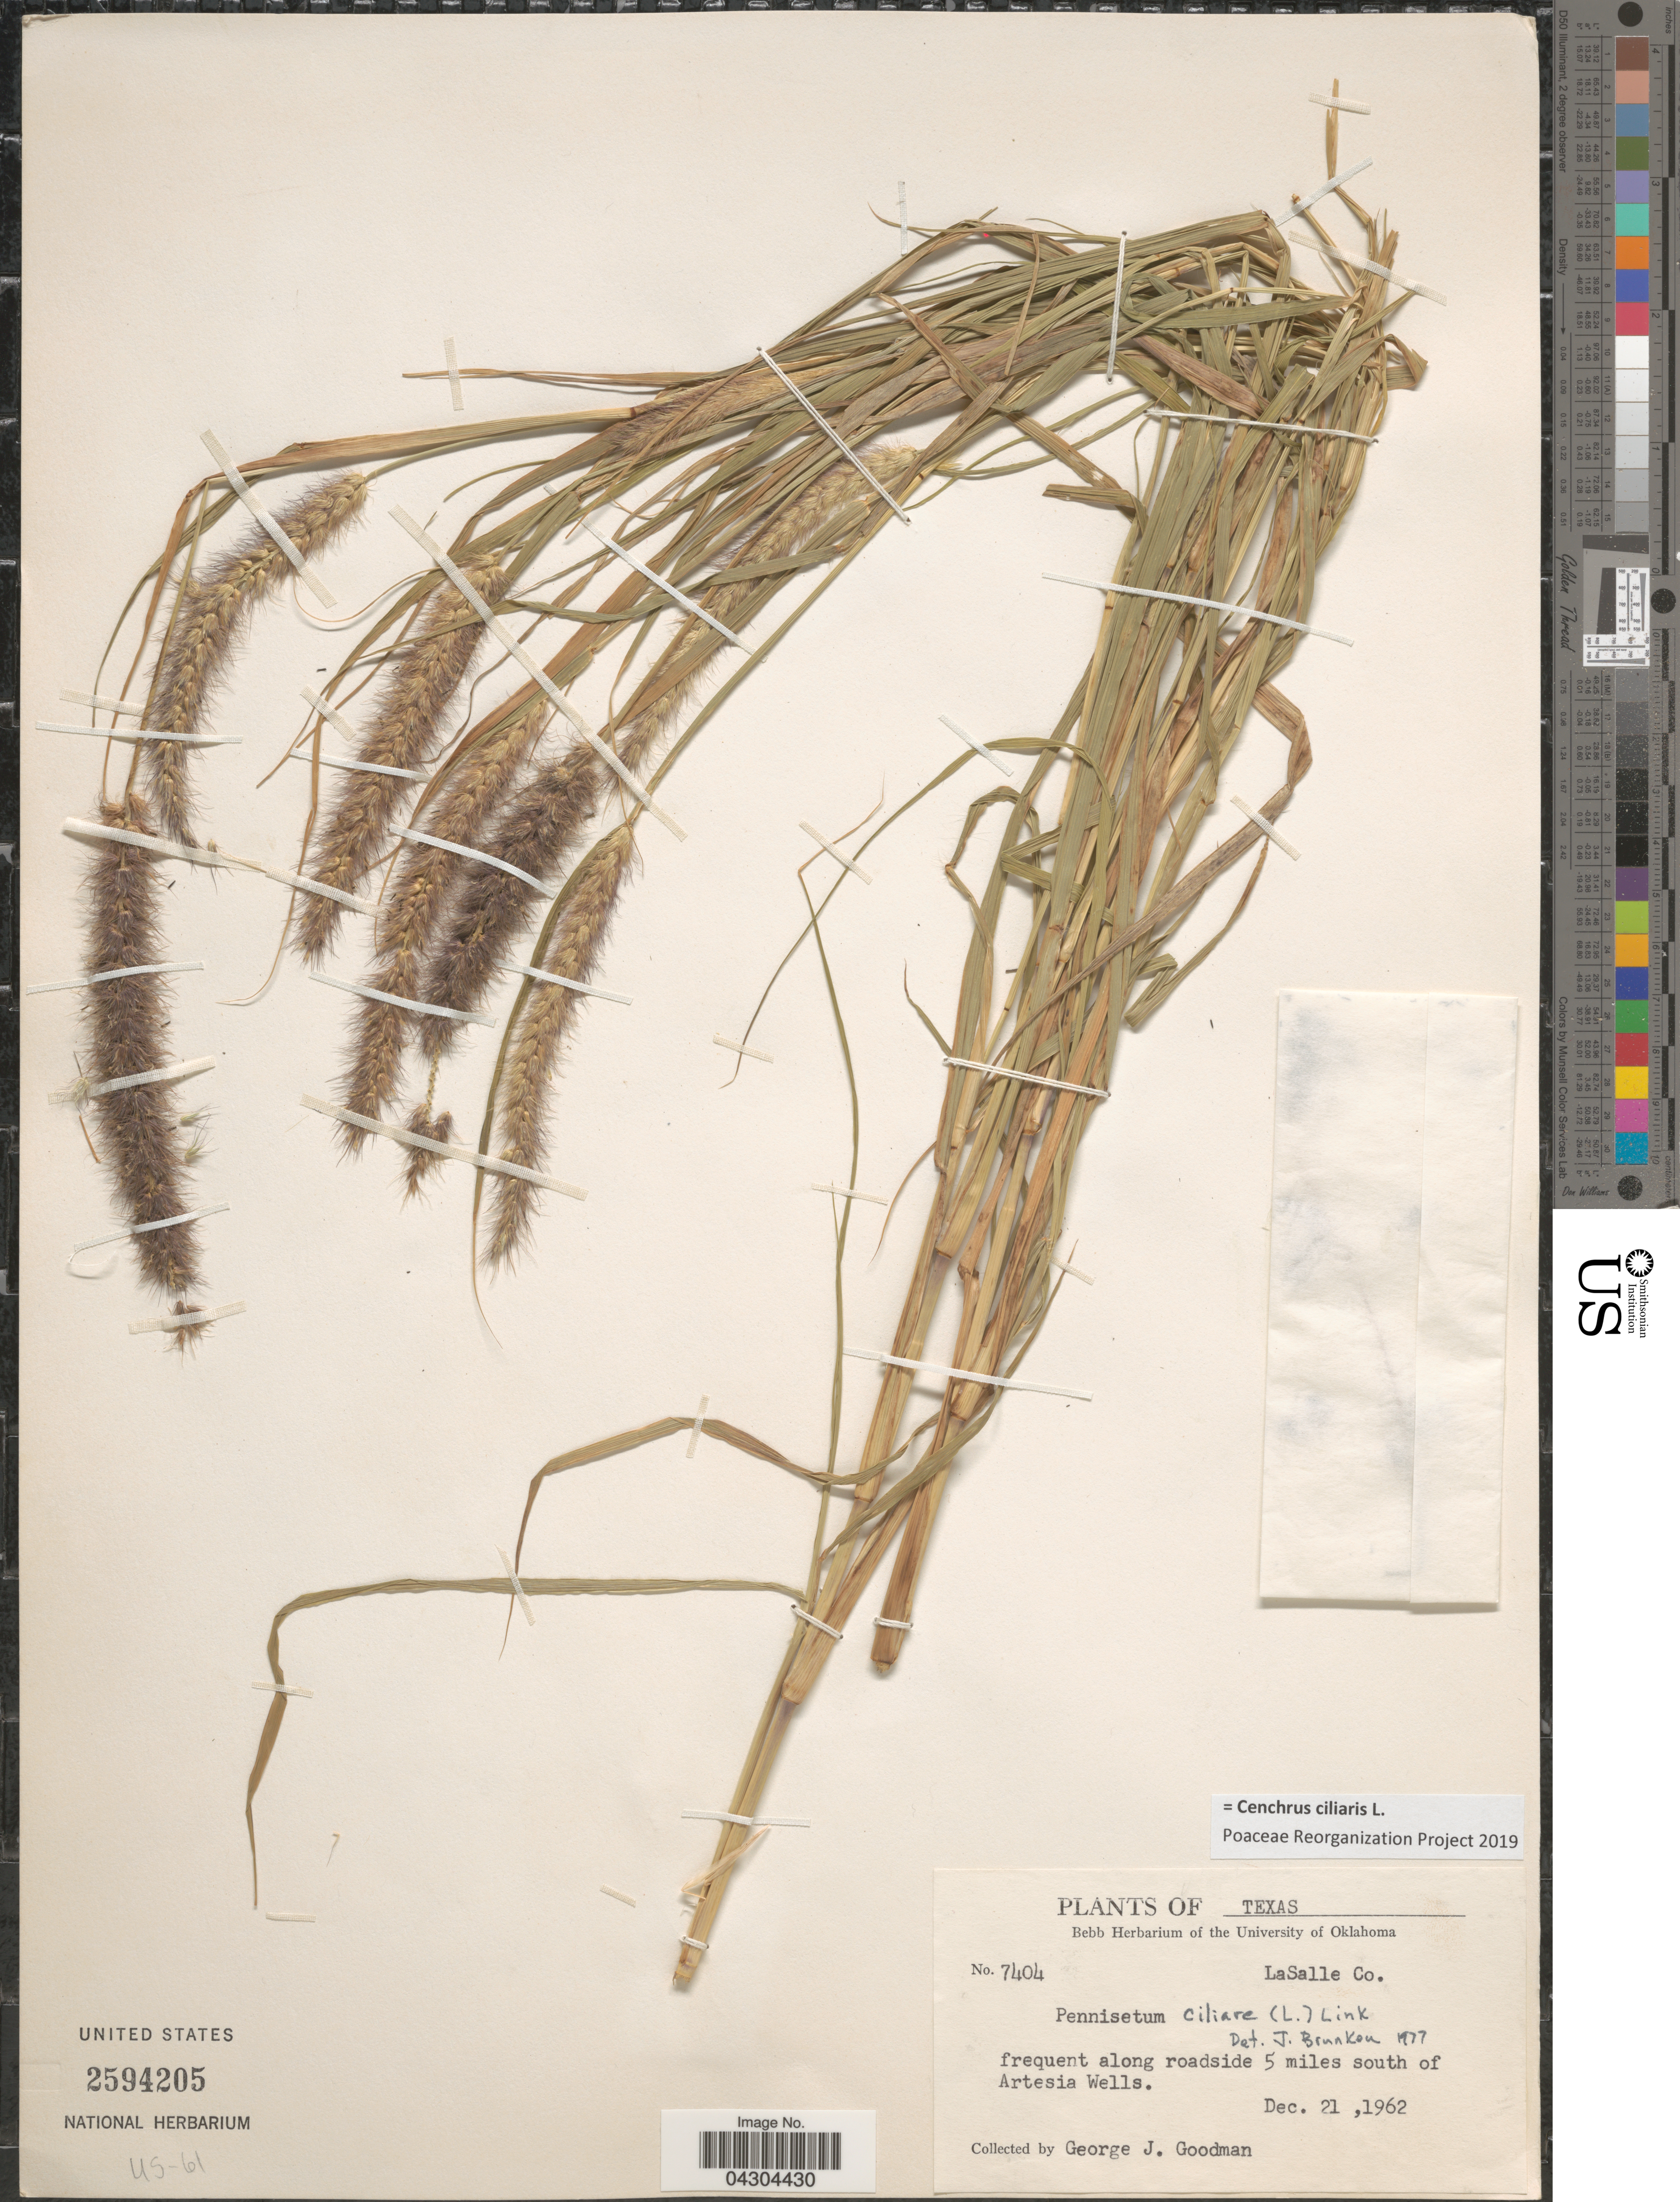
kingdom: Plantae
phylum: Tracheophyta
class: Liliopsida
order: Poales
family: Poaceae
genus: Cenchrus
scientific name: Cenchrus ciliaris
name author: L.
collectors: G. J. Goodman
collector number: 7404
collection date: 1962-12-21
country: United States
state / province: Texas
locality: LaSalle Co. Frequent along roadside 5 miles south of Artesia Wells.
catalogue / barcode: US 2594205